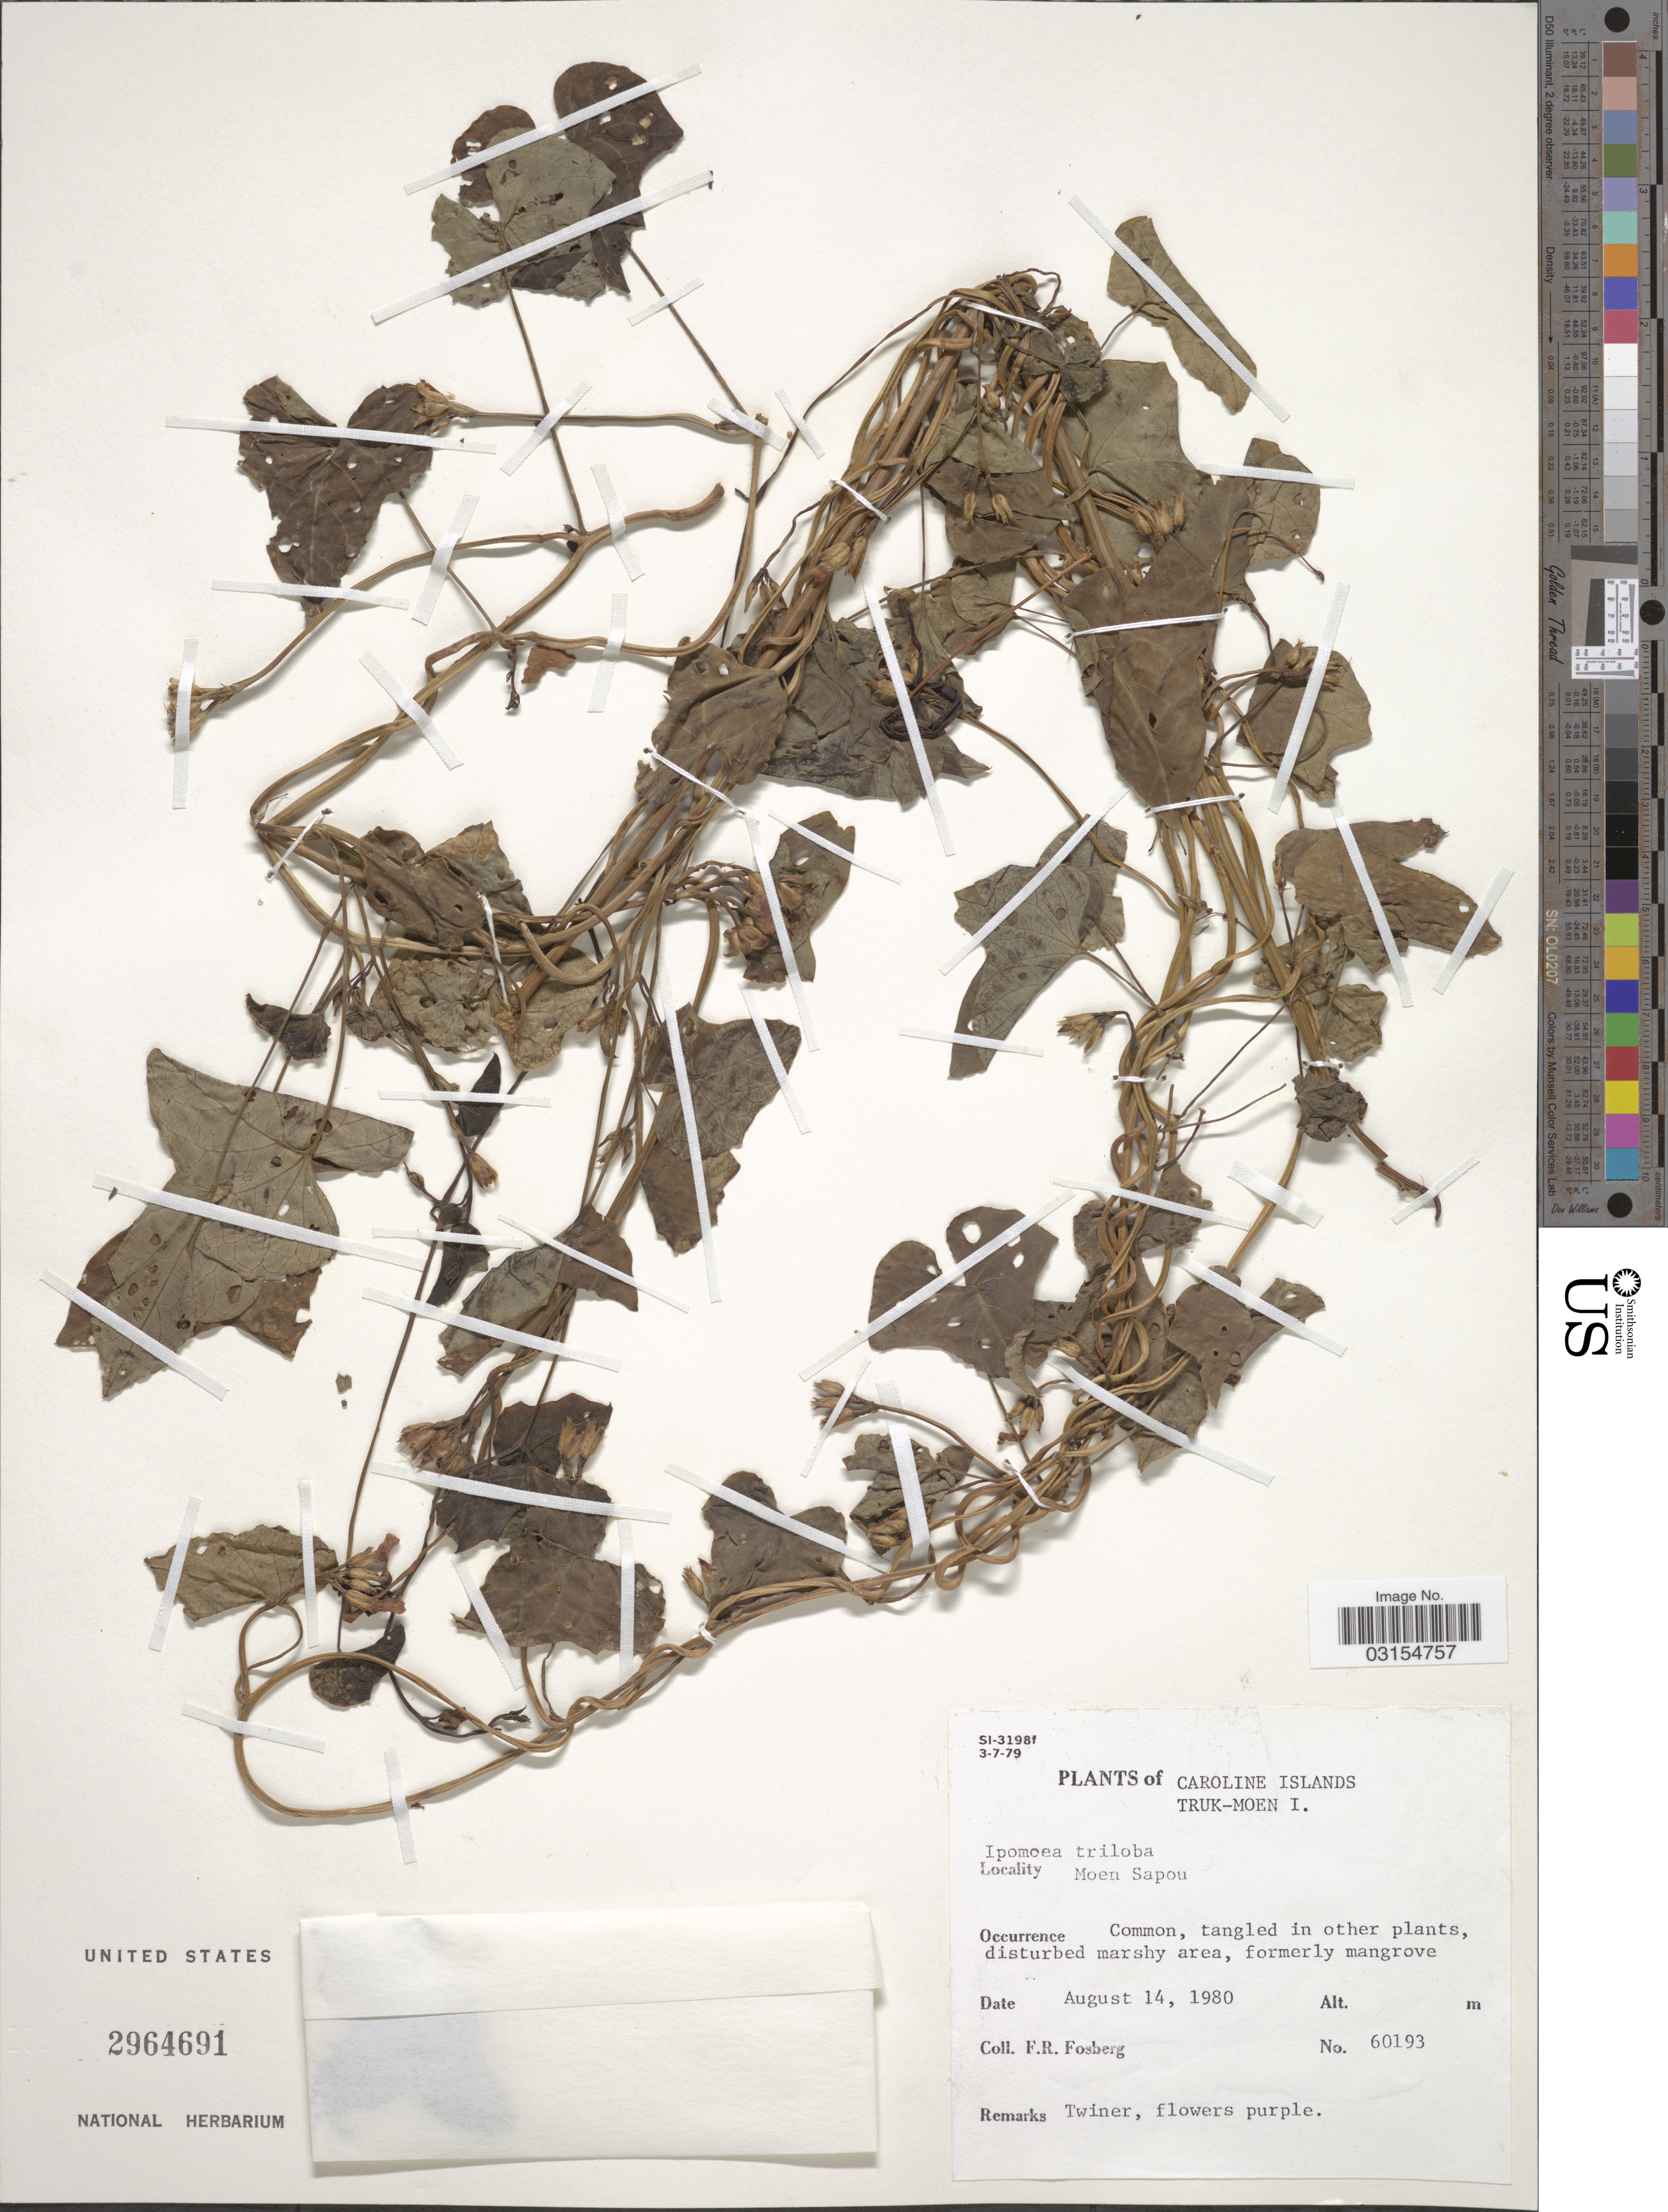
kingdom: Plantae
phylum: Tracheophyta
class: Magnoliopsida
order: Solanales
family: Convolvulaceae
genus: Ipomoea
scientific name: Ipomoea triloba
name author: L.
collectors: F. R. Fosberg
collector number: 60193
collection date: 1980-08-14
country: Micronesia, Federated States of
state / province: Truk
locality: Caroline Islands, Truk-Moen I., Moen Sapou.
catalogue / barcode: US 2964691